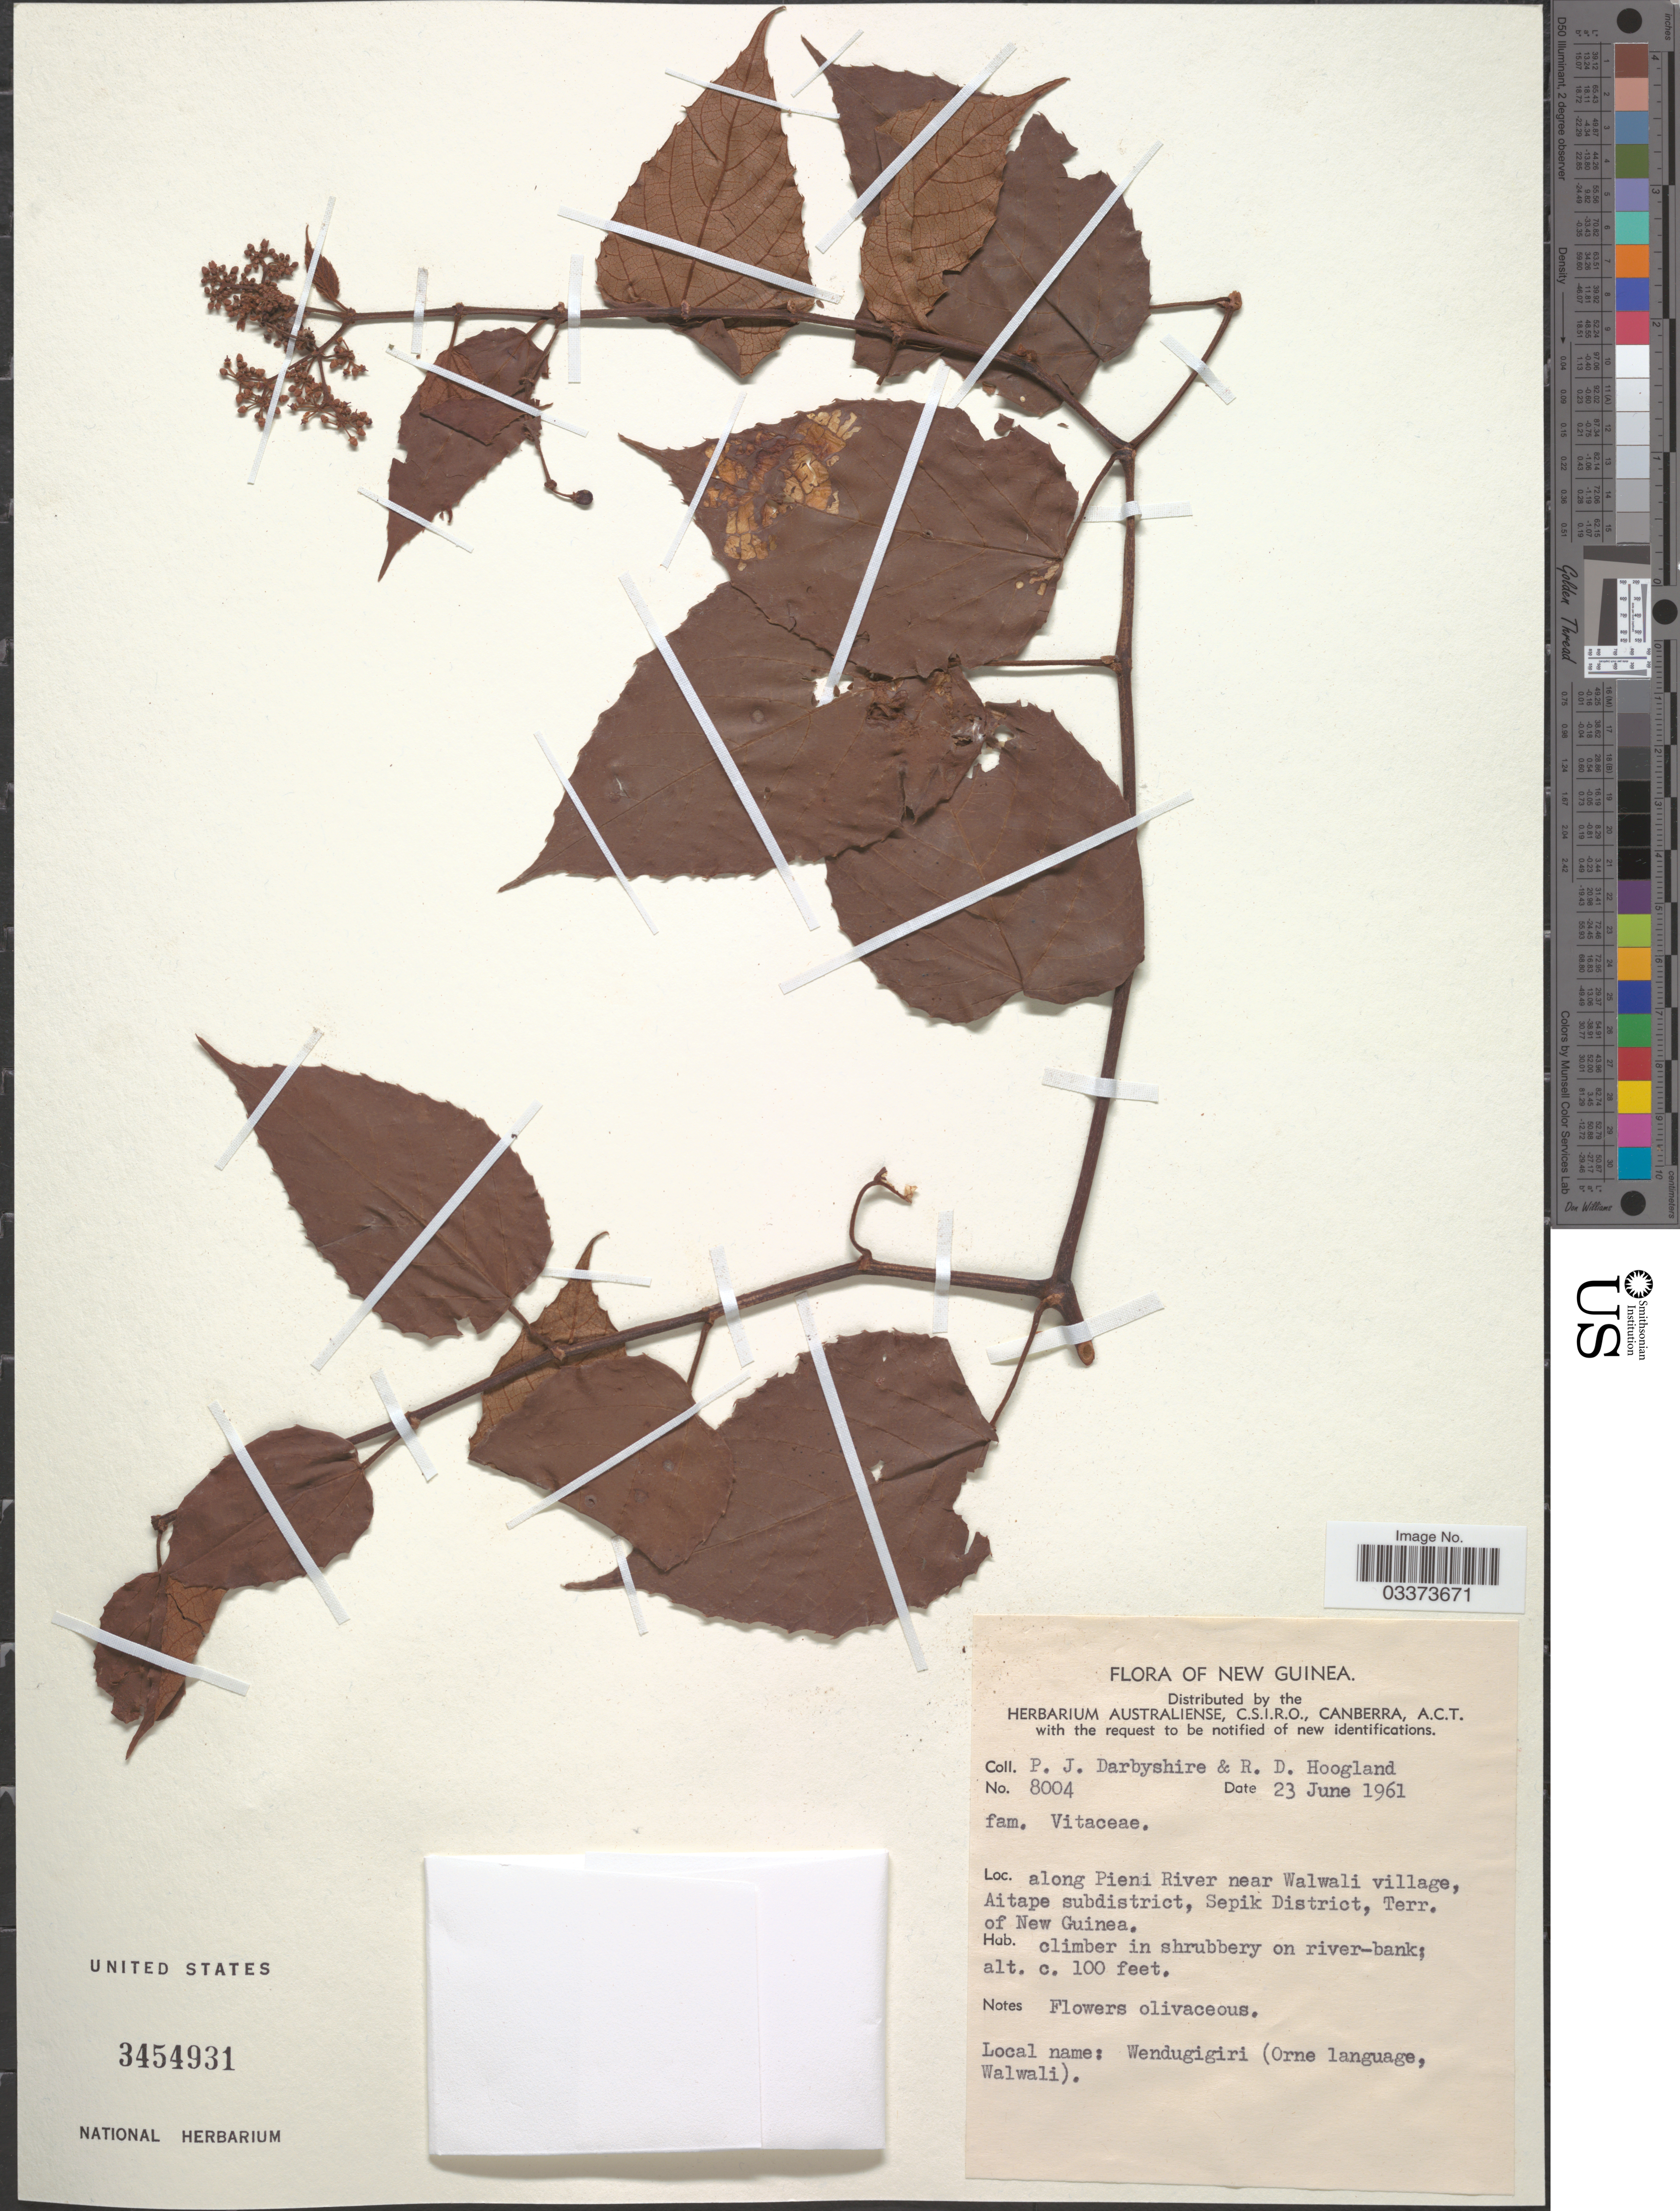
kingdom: Plantae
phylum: Tracheophyta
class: Magnoliopsida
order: Vitales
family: Vitaceae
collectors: P. Darbyshire & R. D. Hoogland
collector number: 8004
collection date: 1961-06-23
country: Papua New Guinea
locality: New Guinea. Along Pieni River near Walwali village, Aitape subdistrict, Sepik District, Terr. of New Guinea.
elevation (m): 30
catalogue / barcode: US 3454931